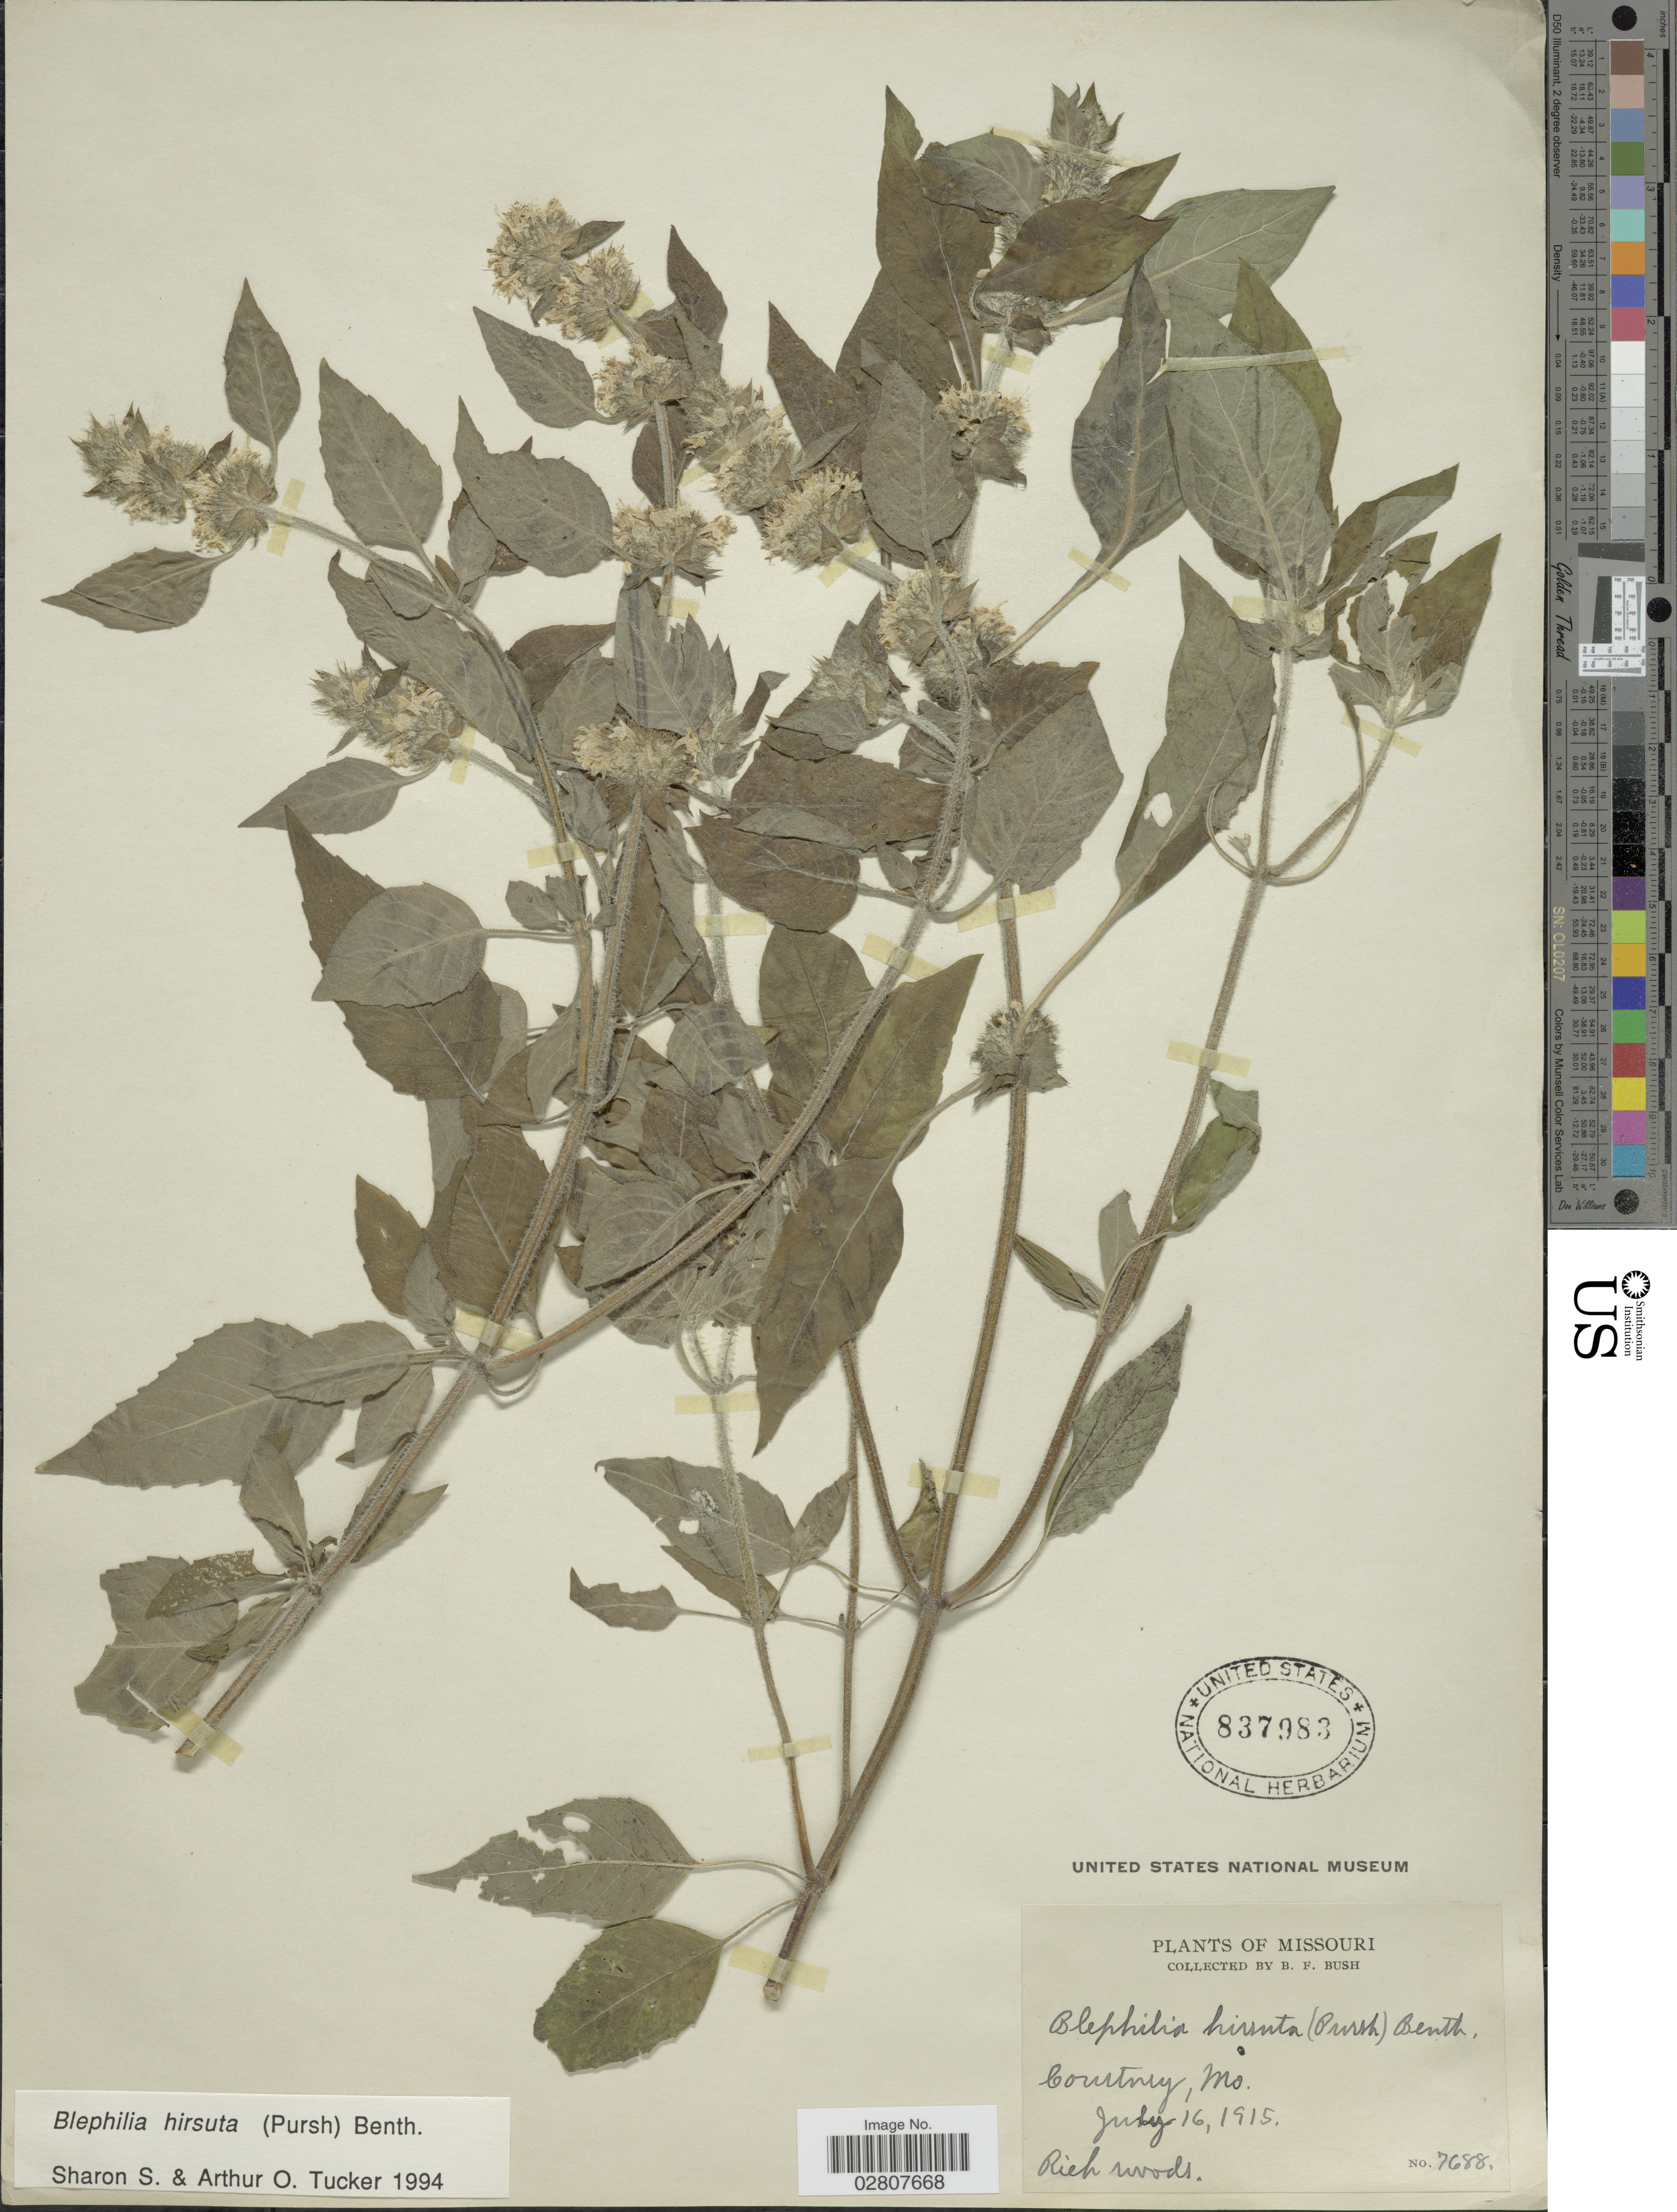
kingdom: Plantae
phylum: Tracheophyta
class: Magnoliopsida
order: Lamiales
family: Lamiaceae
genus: Blephilia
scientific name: Blephilia hirsuta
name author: (Pursh) Benth.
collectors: B. F. Bush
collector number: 7688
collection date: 1915-07-16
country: United States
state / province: Missouri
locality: Courtney.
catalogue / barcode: US 837983